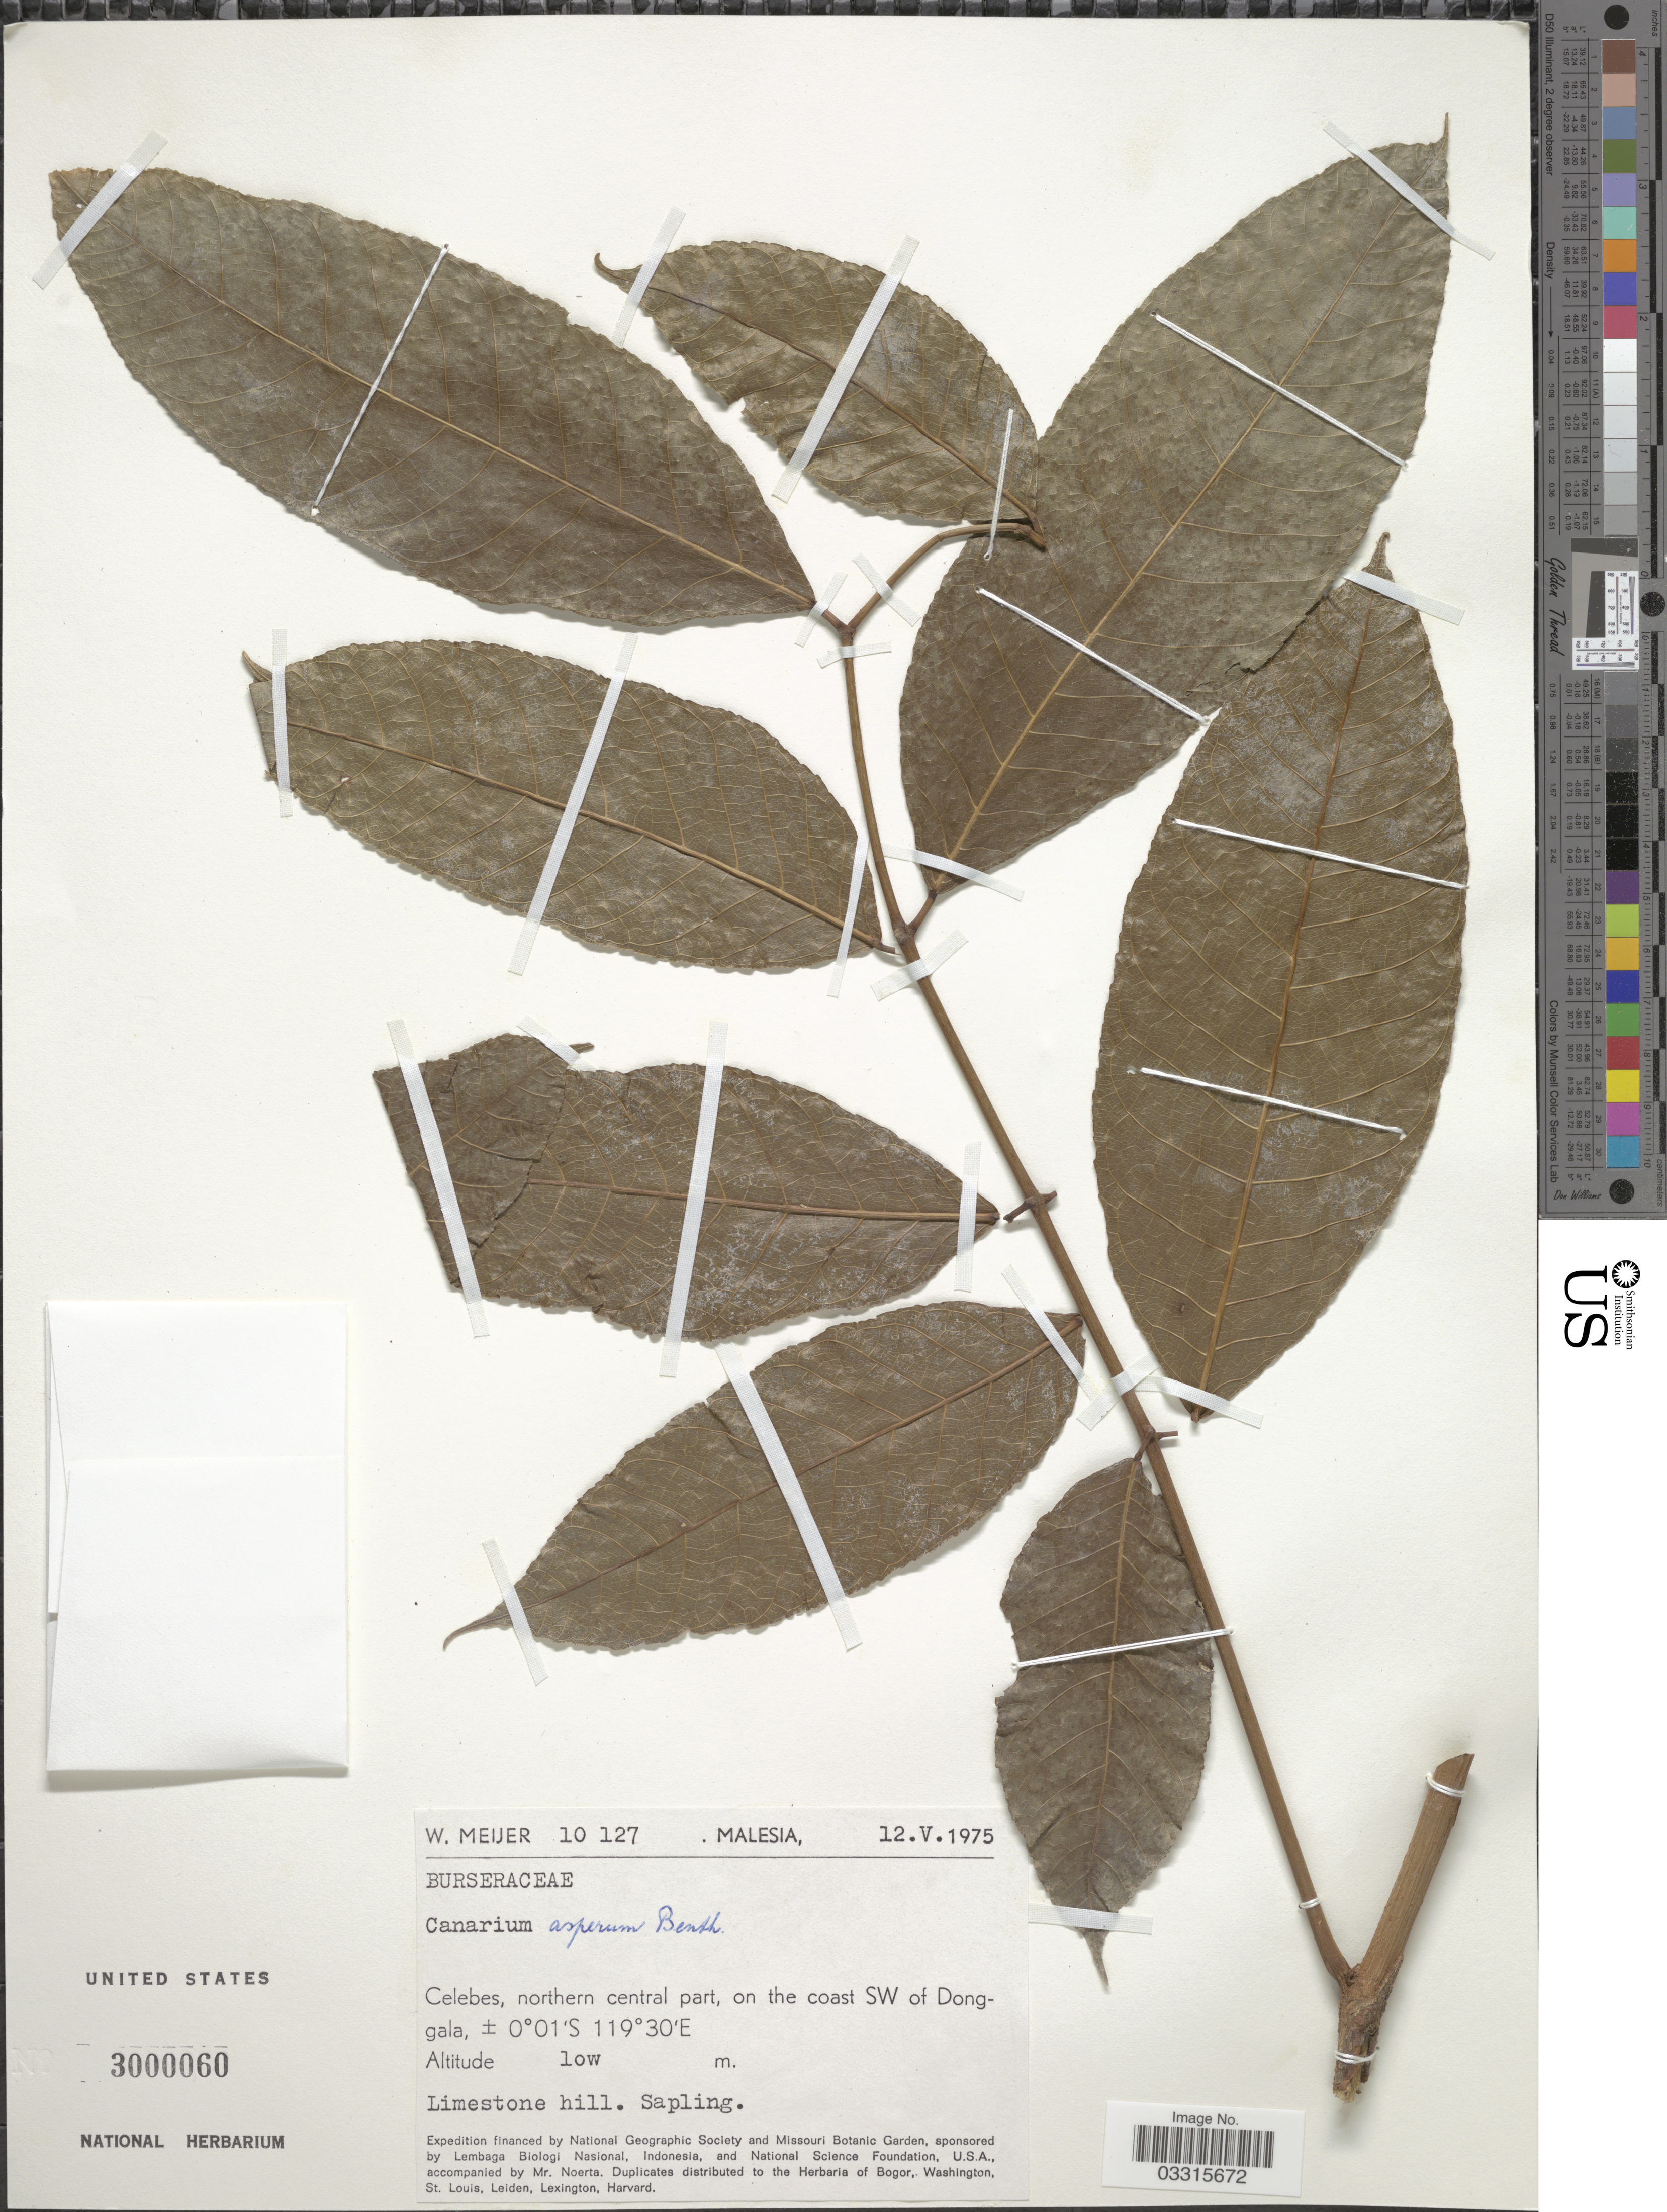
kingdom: Plantae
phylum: Tracheophyta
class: Magnoliopsida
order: Sapindales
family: Burseraceae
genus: Canarium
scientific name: Canarium asperum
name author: Benth.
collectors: W. Meijer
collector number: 10127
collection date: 1975-05-12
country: Malaysia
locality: Malesia. Celebes, northern central part, on the coast SW of Donggala.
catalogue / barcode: US 3000060